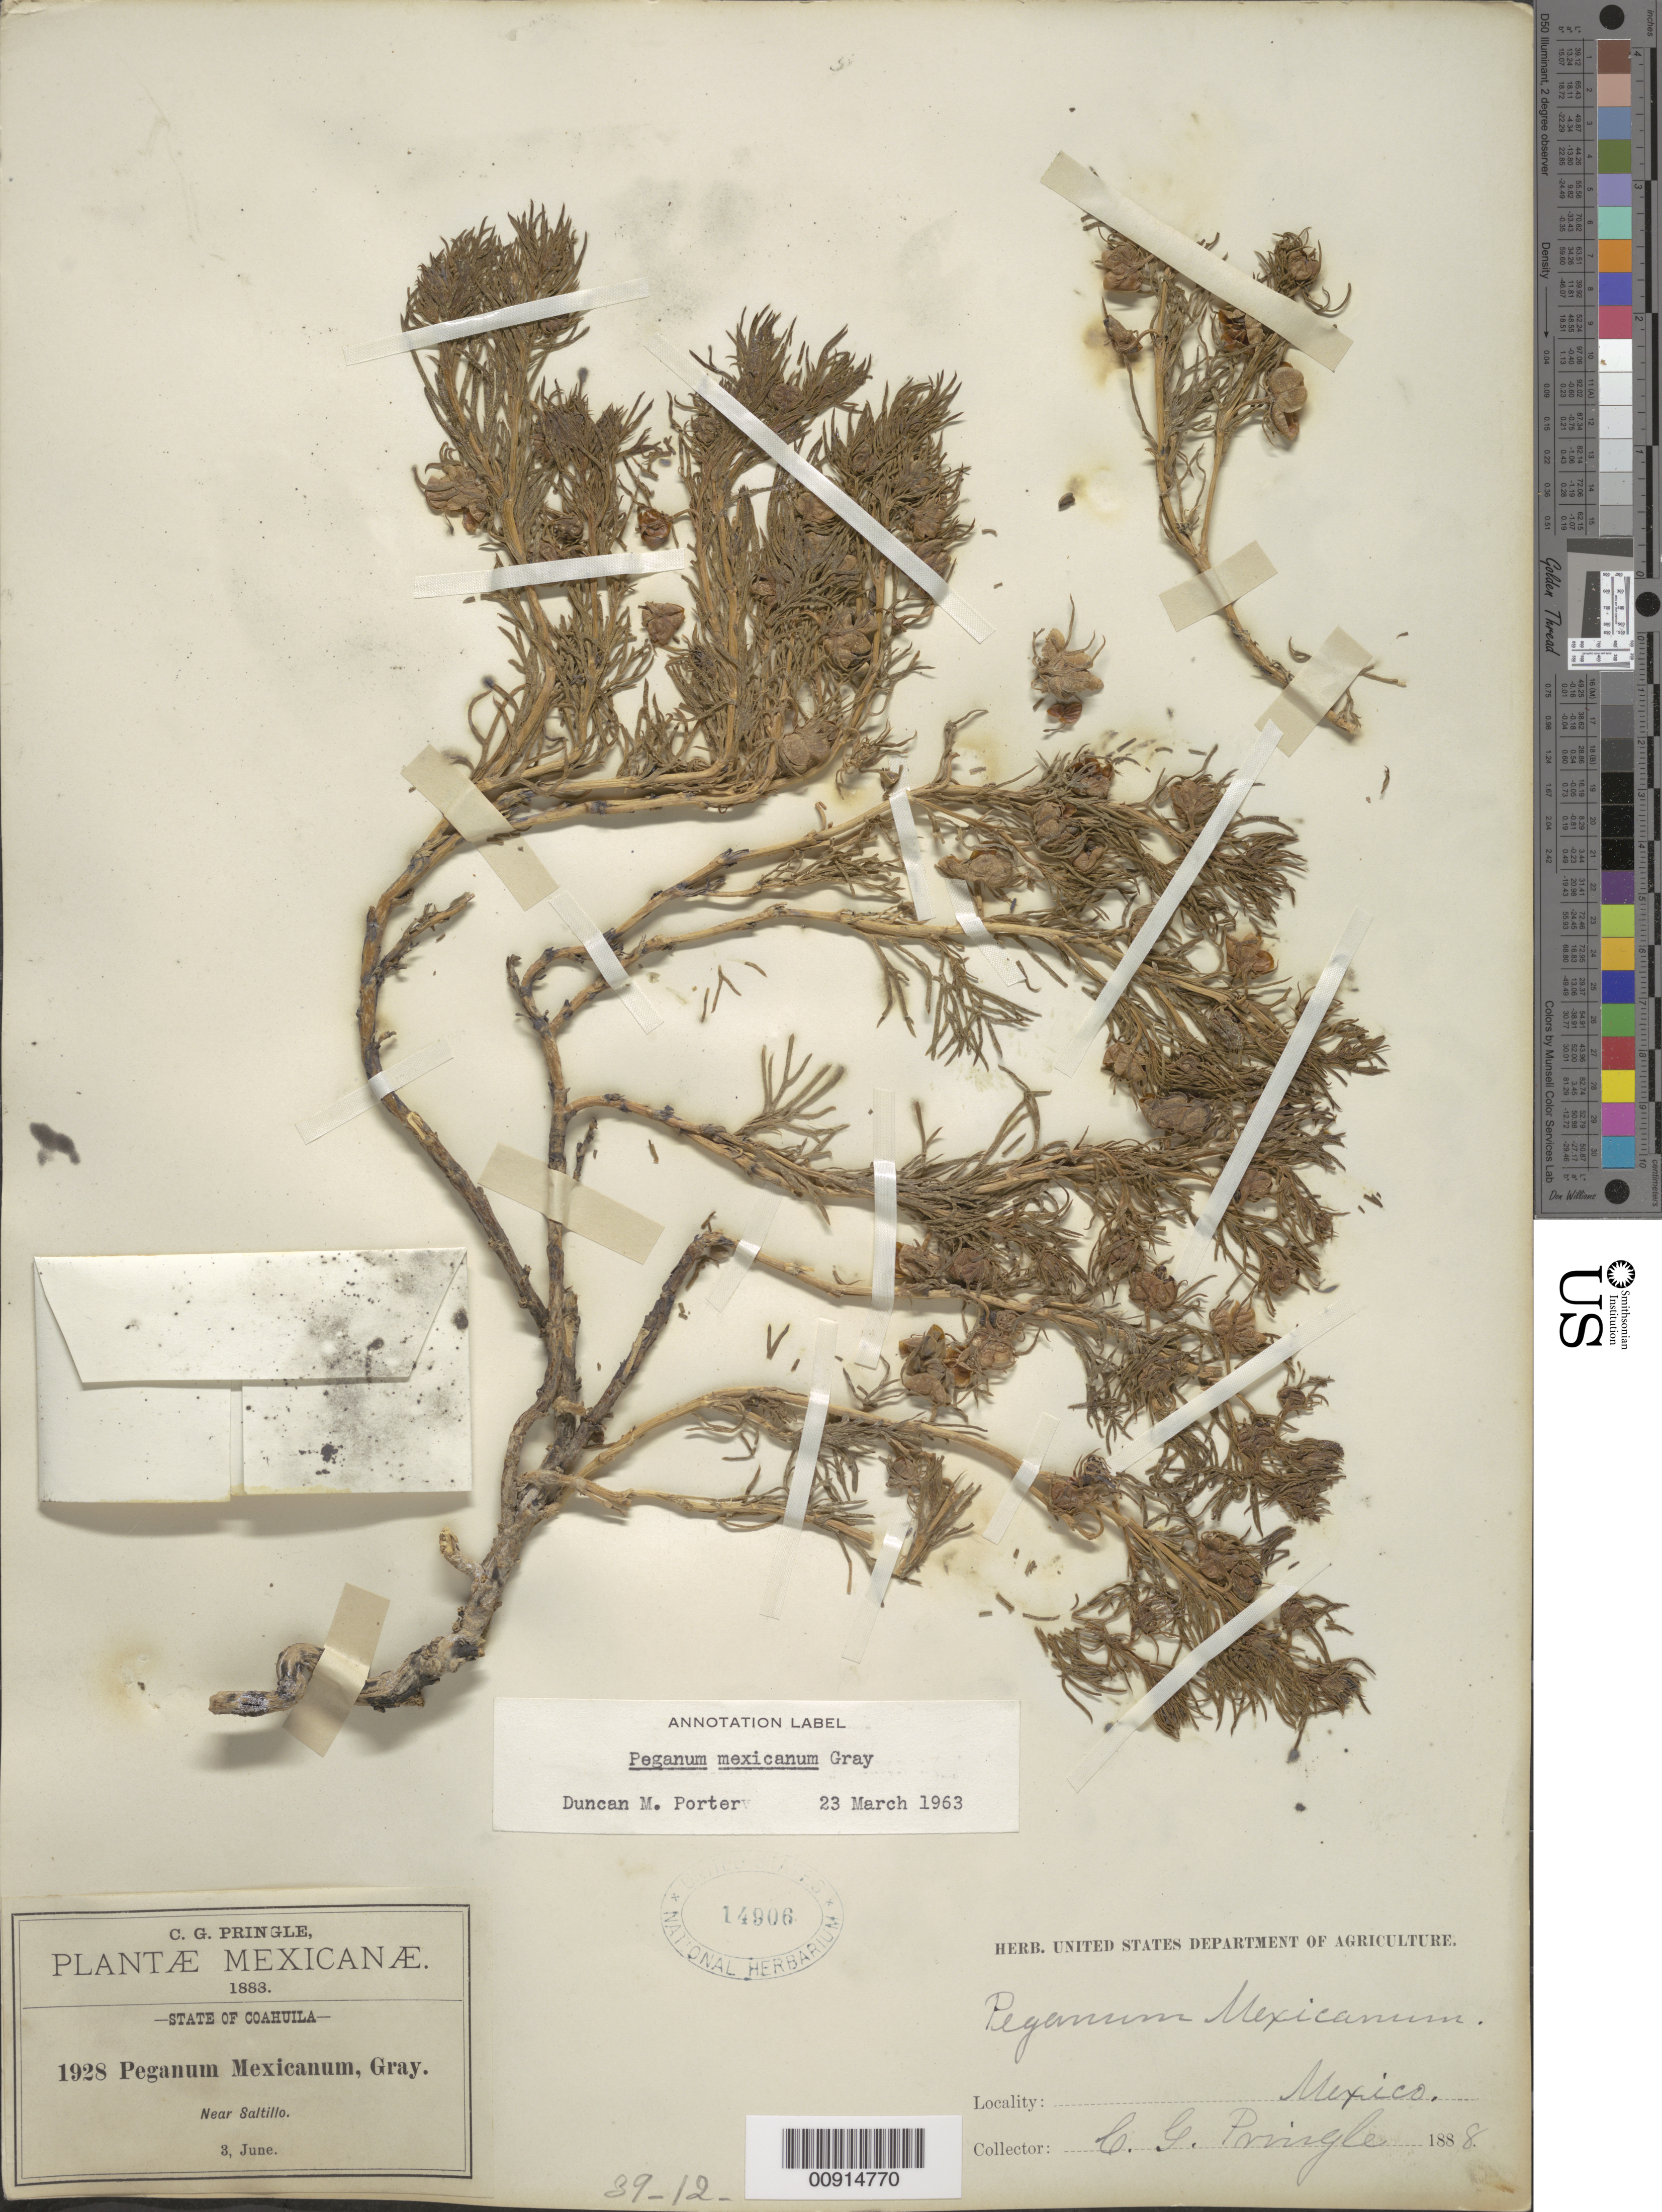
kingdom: Plantae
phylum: Tracheophyta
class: Magnoliopsida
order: Sapindales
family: Tetradiclidaceae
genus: Peganum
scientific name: Peganum mexicanum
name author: A. Gray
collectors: C. G. Pringle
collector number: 1928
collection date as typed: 03 Jun 1883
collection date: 1883-06-03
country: Mexico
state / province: Coahuila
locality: Near Saltillo, State of Coahuila.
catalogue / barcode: US 14906